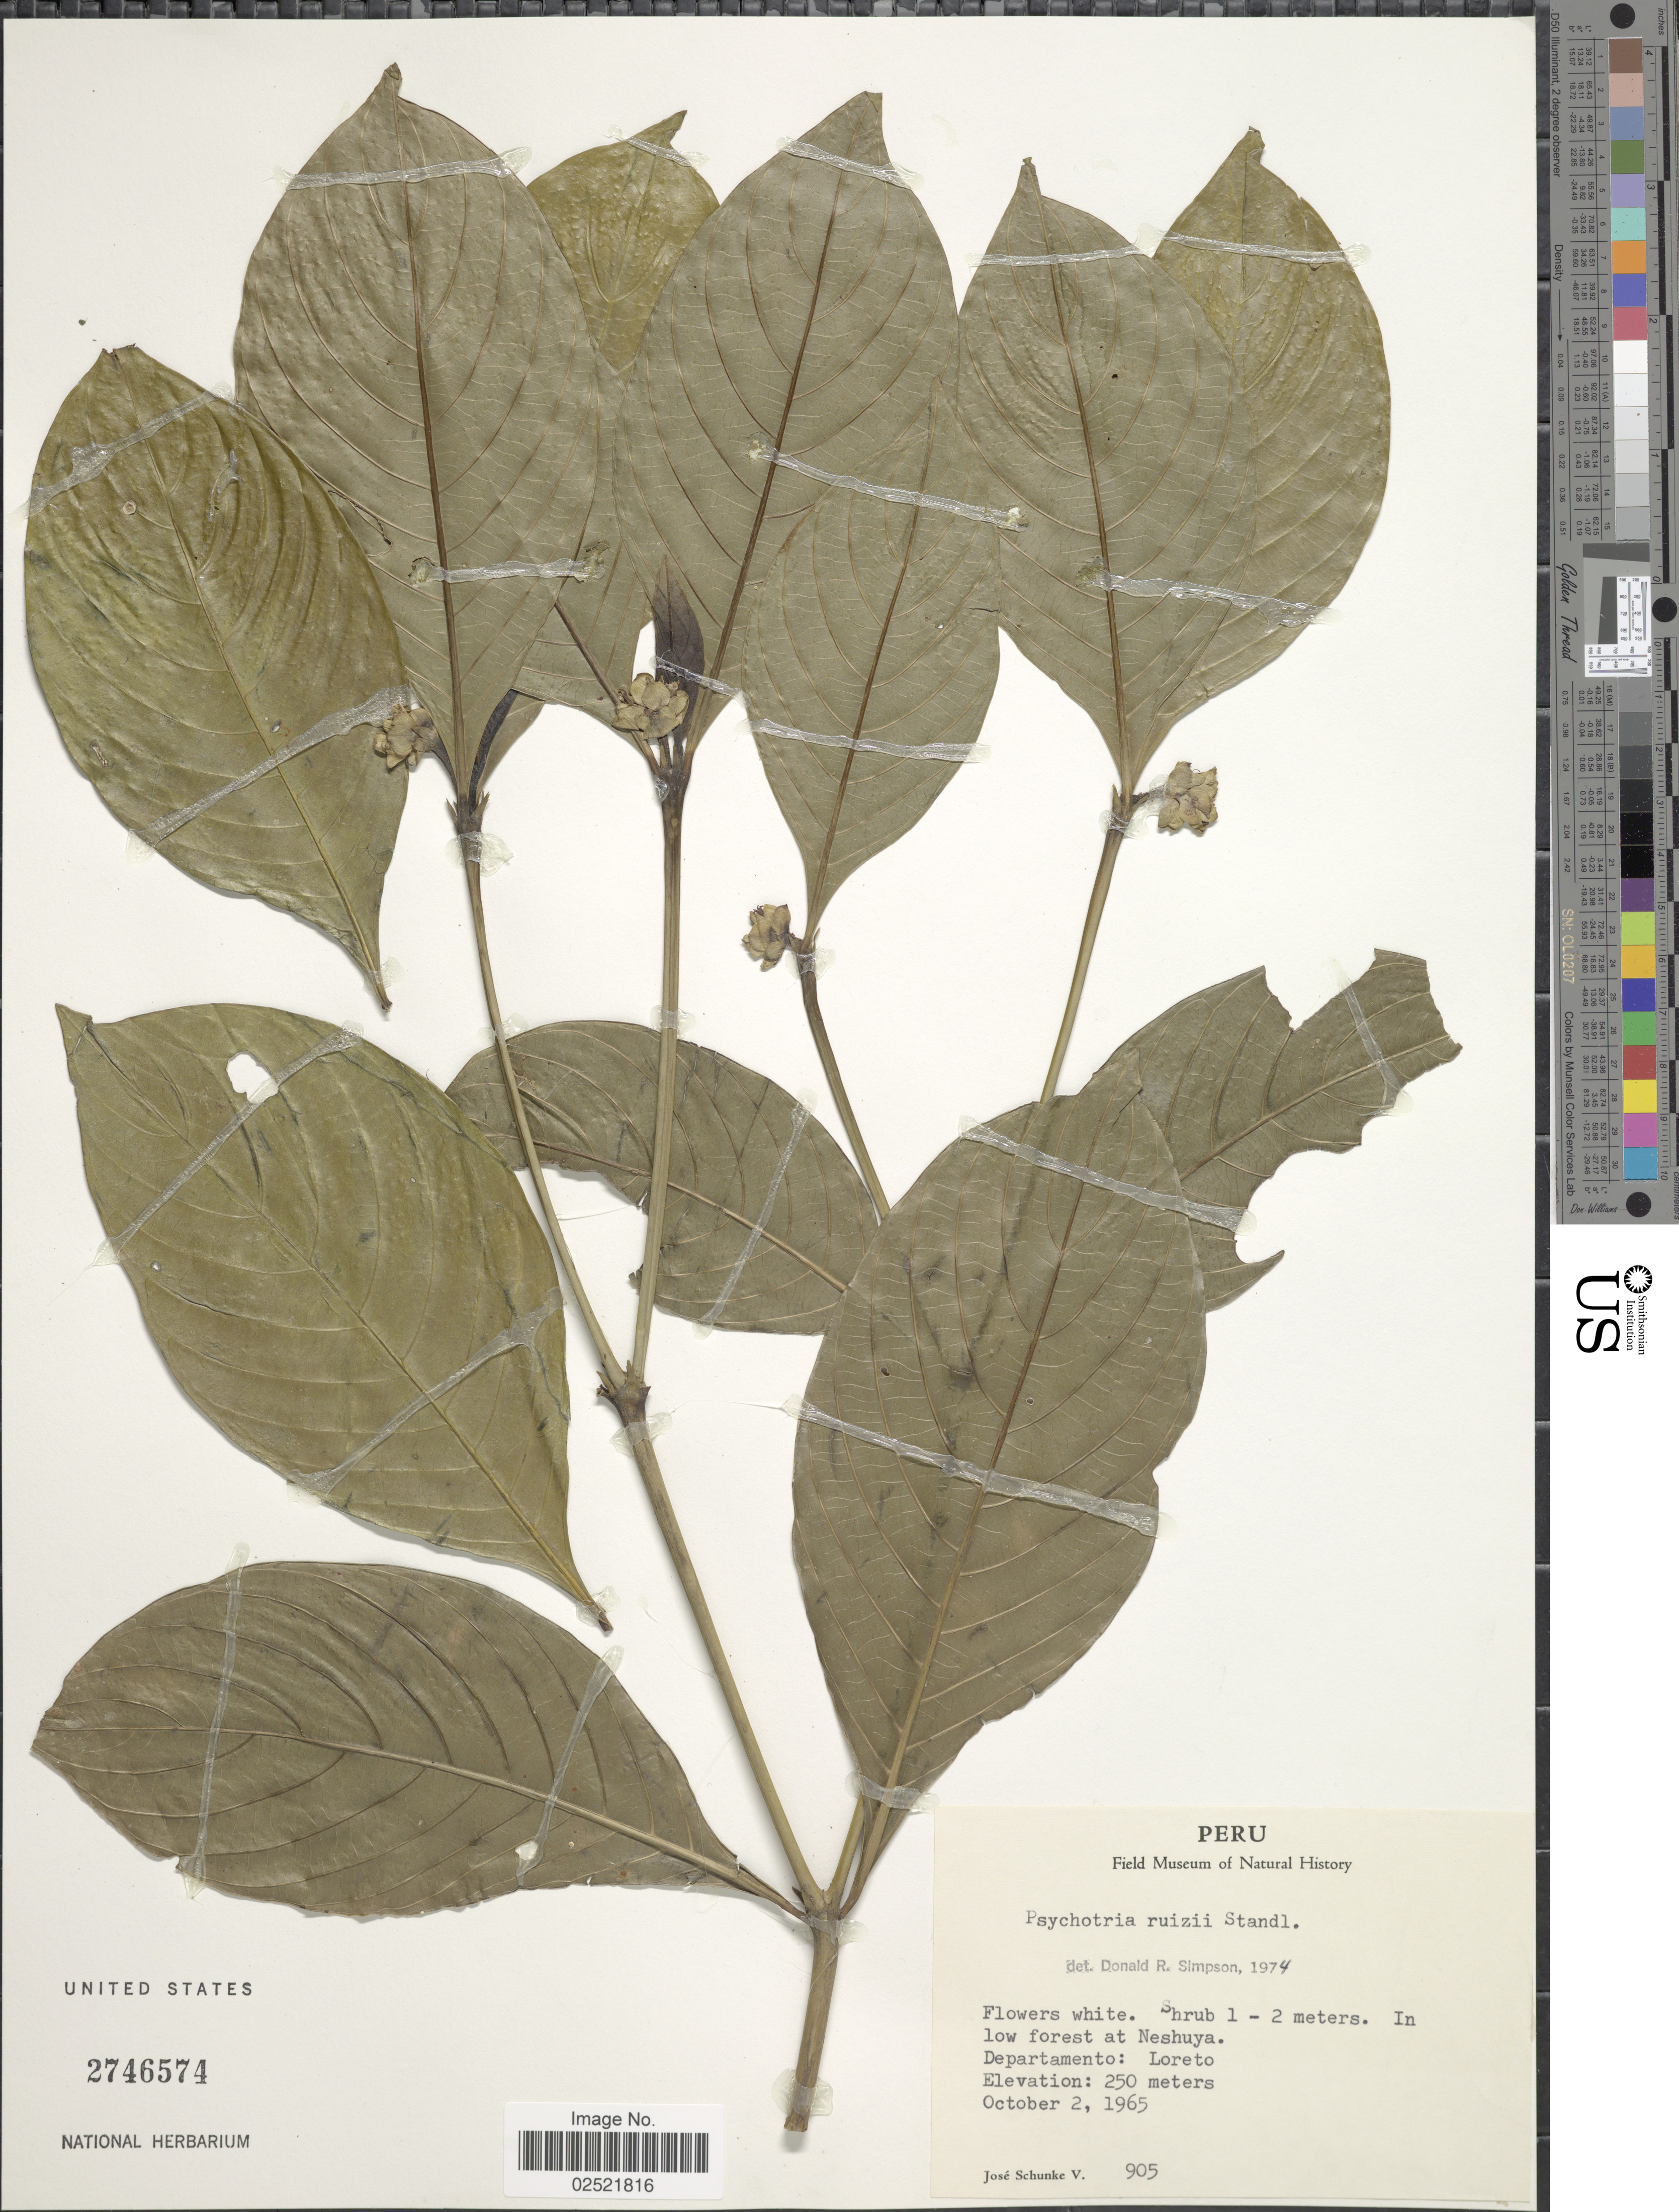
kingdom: Plantae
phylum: Tracheophyta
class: Magnoliopsida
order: Gentianales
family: Rubiaceae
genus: Psychotria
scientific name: Psychotria ruizii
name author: Standl.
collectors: J. Schunke Vigo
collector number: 905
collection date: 1965-10-02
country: Peru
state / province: Loreto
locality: Neshuya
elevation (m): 250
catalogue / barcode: US 2746574